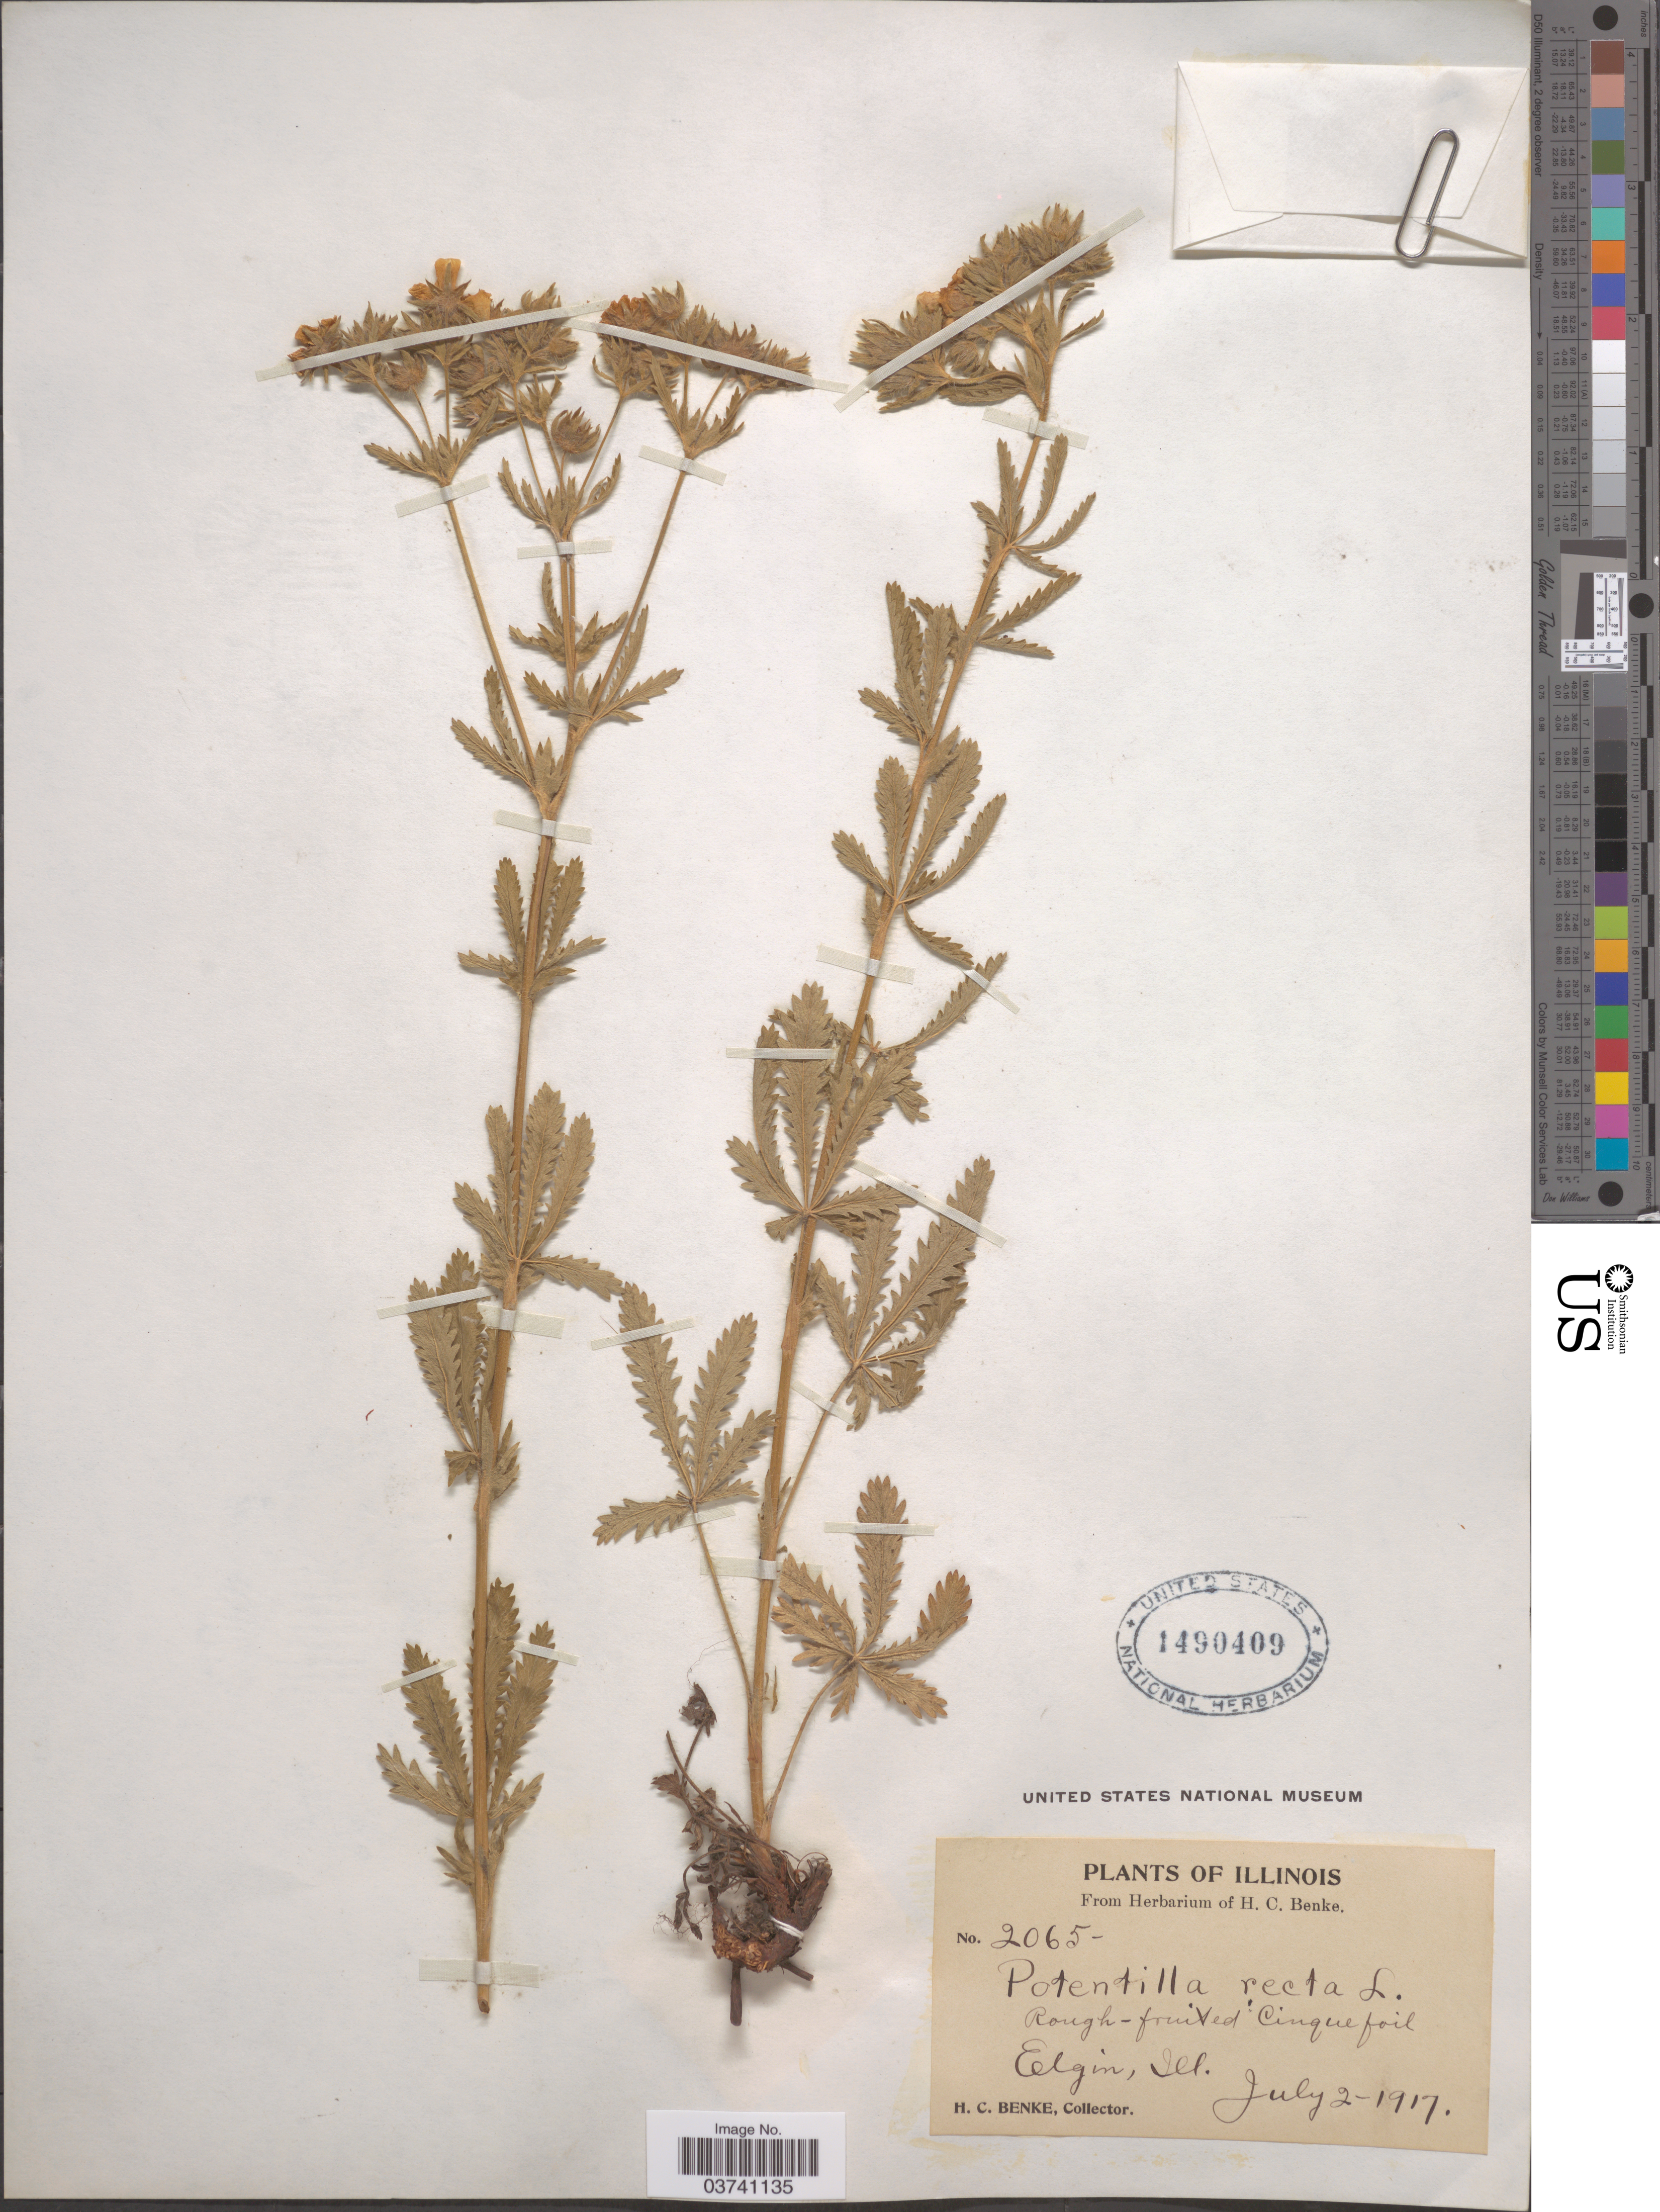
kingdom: Plantae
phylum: Tracheophyta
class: Magnoliopsida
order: Rosales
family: Rosaceae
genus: Potentilla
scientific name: Potentilla recta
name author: L.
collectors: H. Benke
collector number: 2065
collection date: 1917-07-02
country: United States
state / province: Illinois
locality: Elgin.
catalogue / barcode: US 1490409